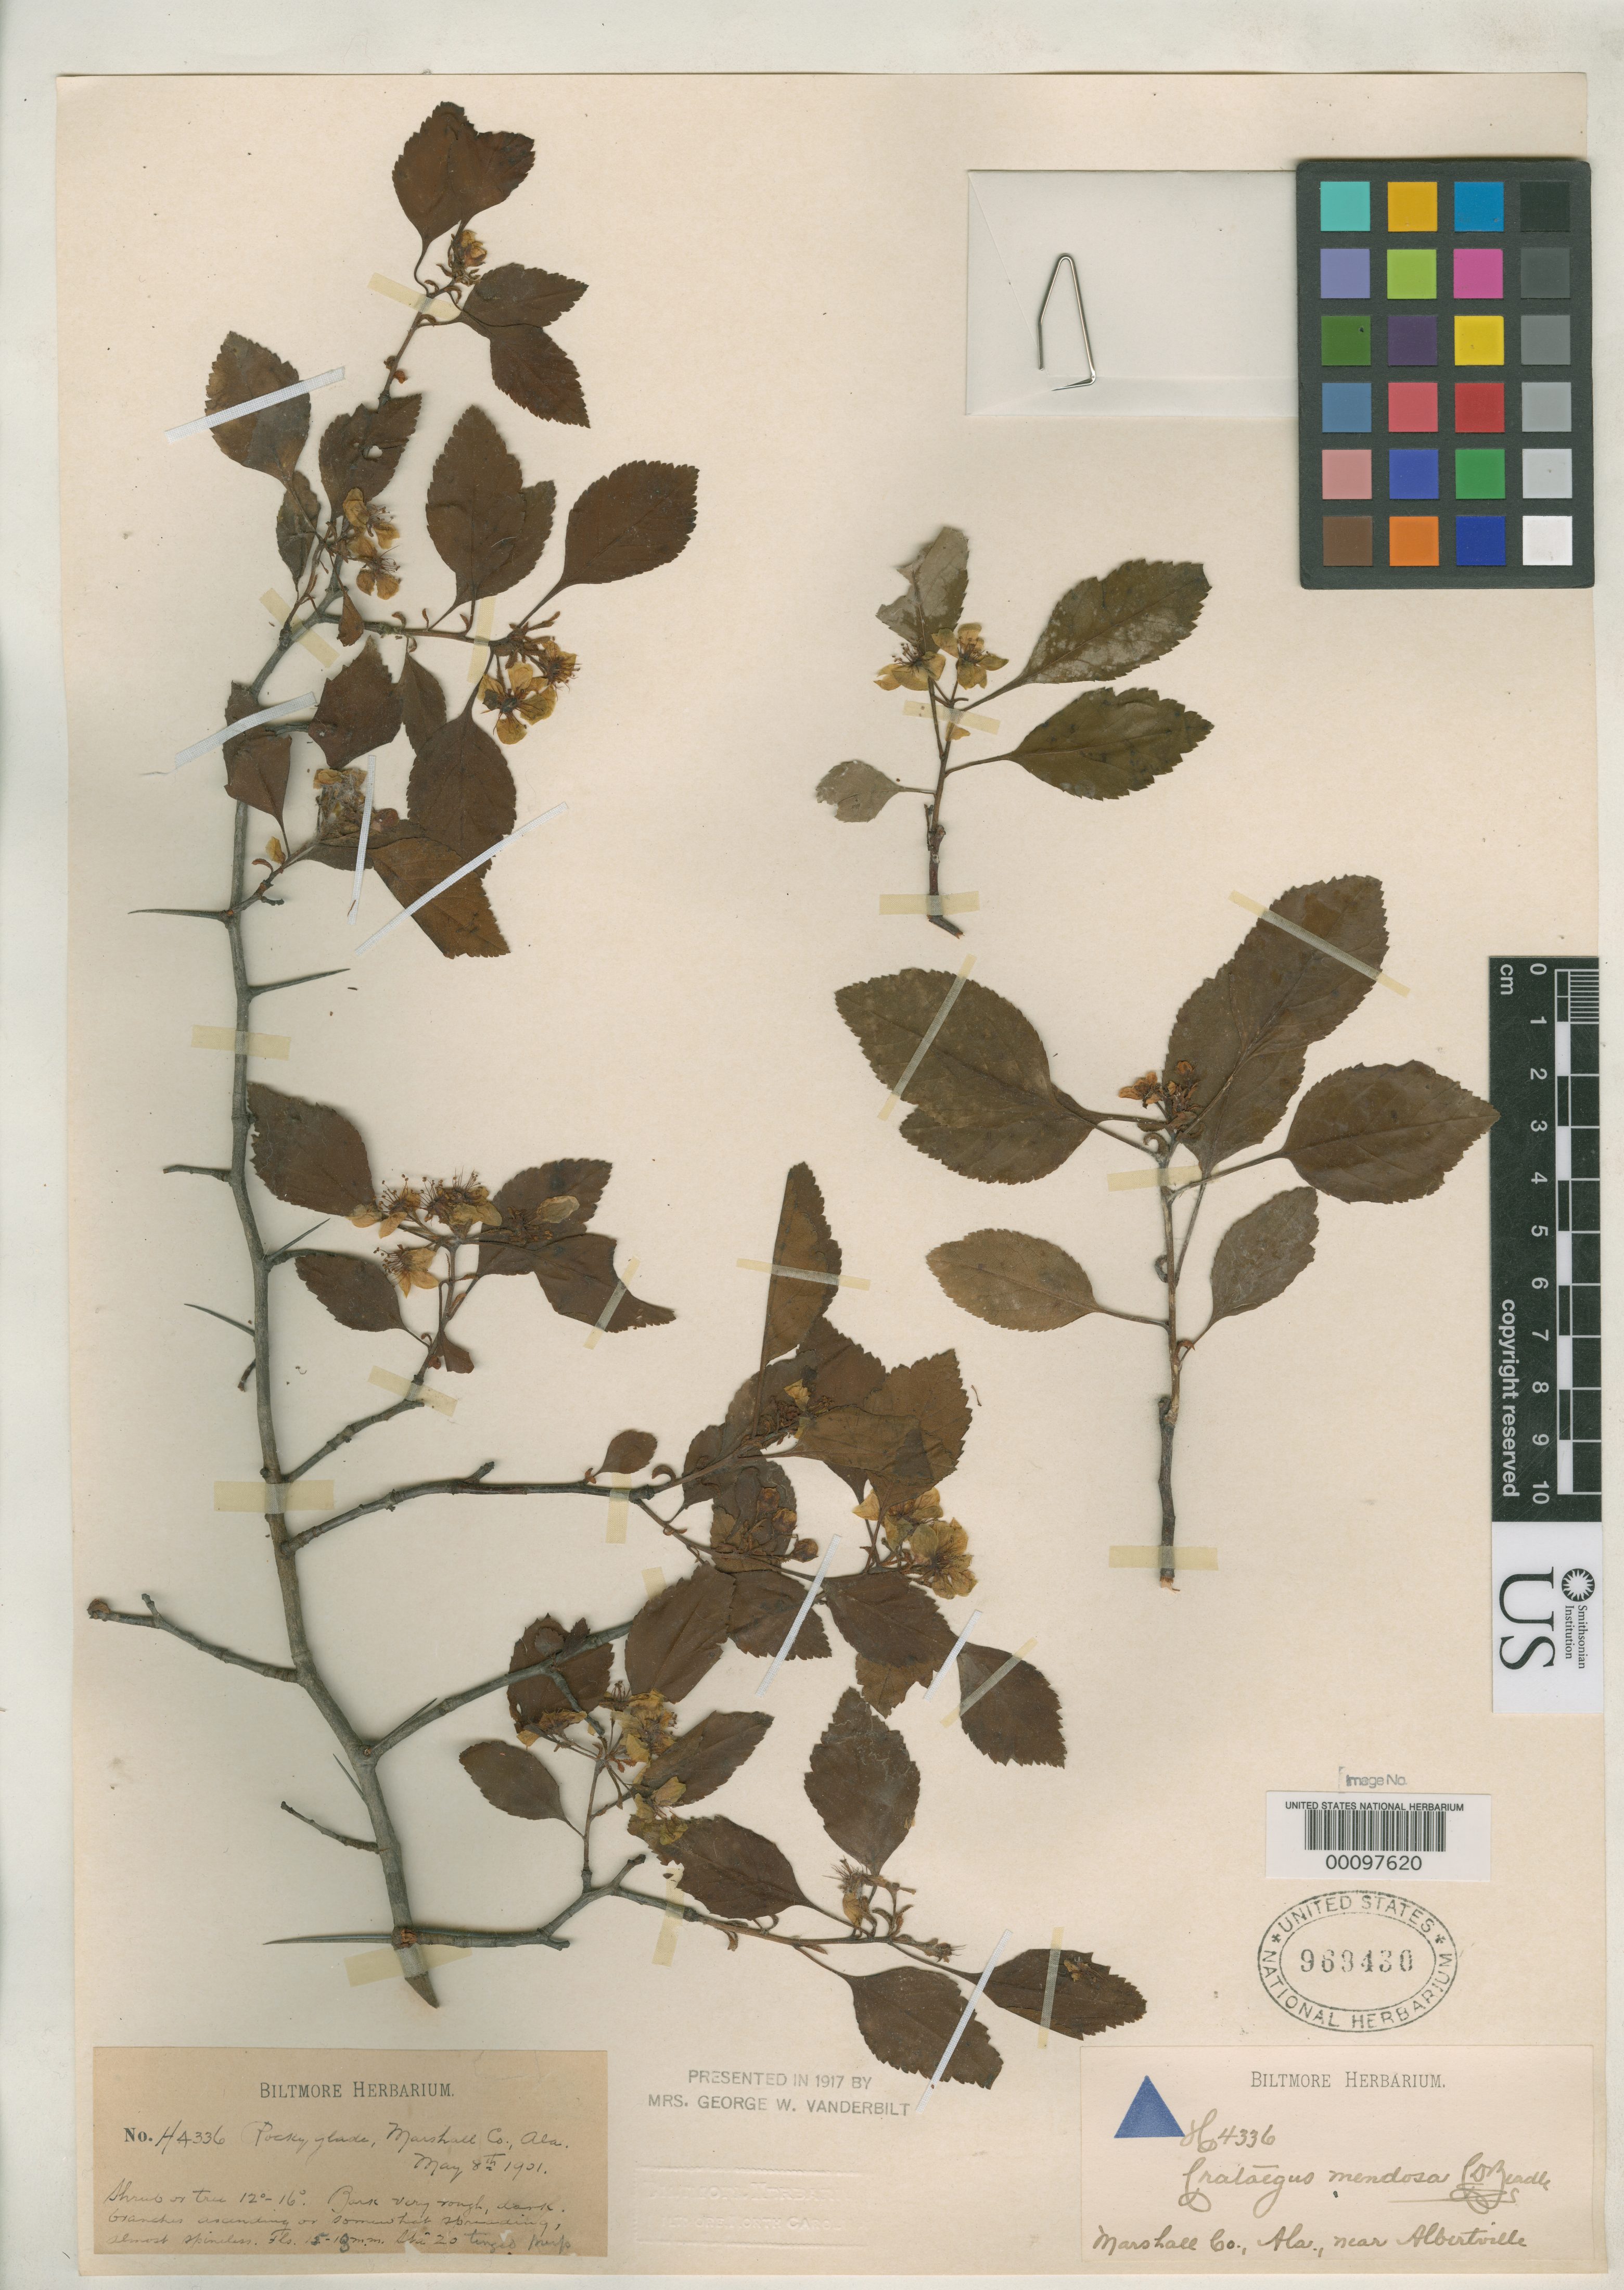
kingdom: Plantae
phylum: Tracheophyta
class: Magnoliopsida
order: Rosales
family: Rosaceae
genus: Crataegus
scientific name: Crataegus mendosa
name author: Beadle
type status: Syntype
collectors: ex herb. Biltmore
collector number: H 4336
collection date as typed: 08 May 1901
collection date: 1901-05-08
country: United States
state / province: Alabama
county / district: Marshall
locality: Near Albertville.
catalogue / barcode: US 969430